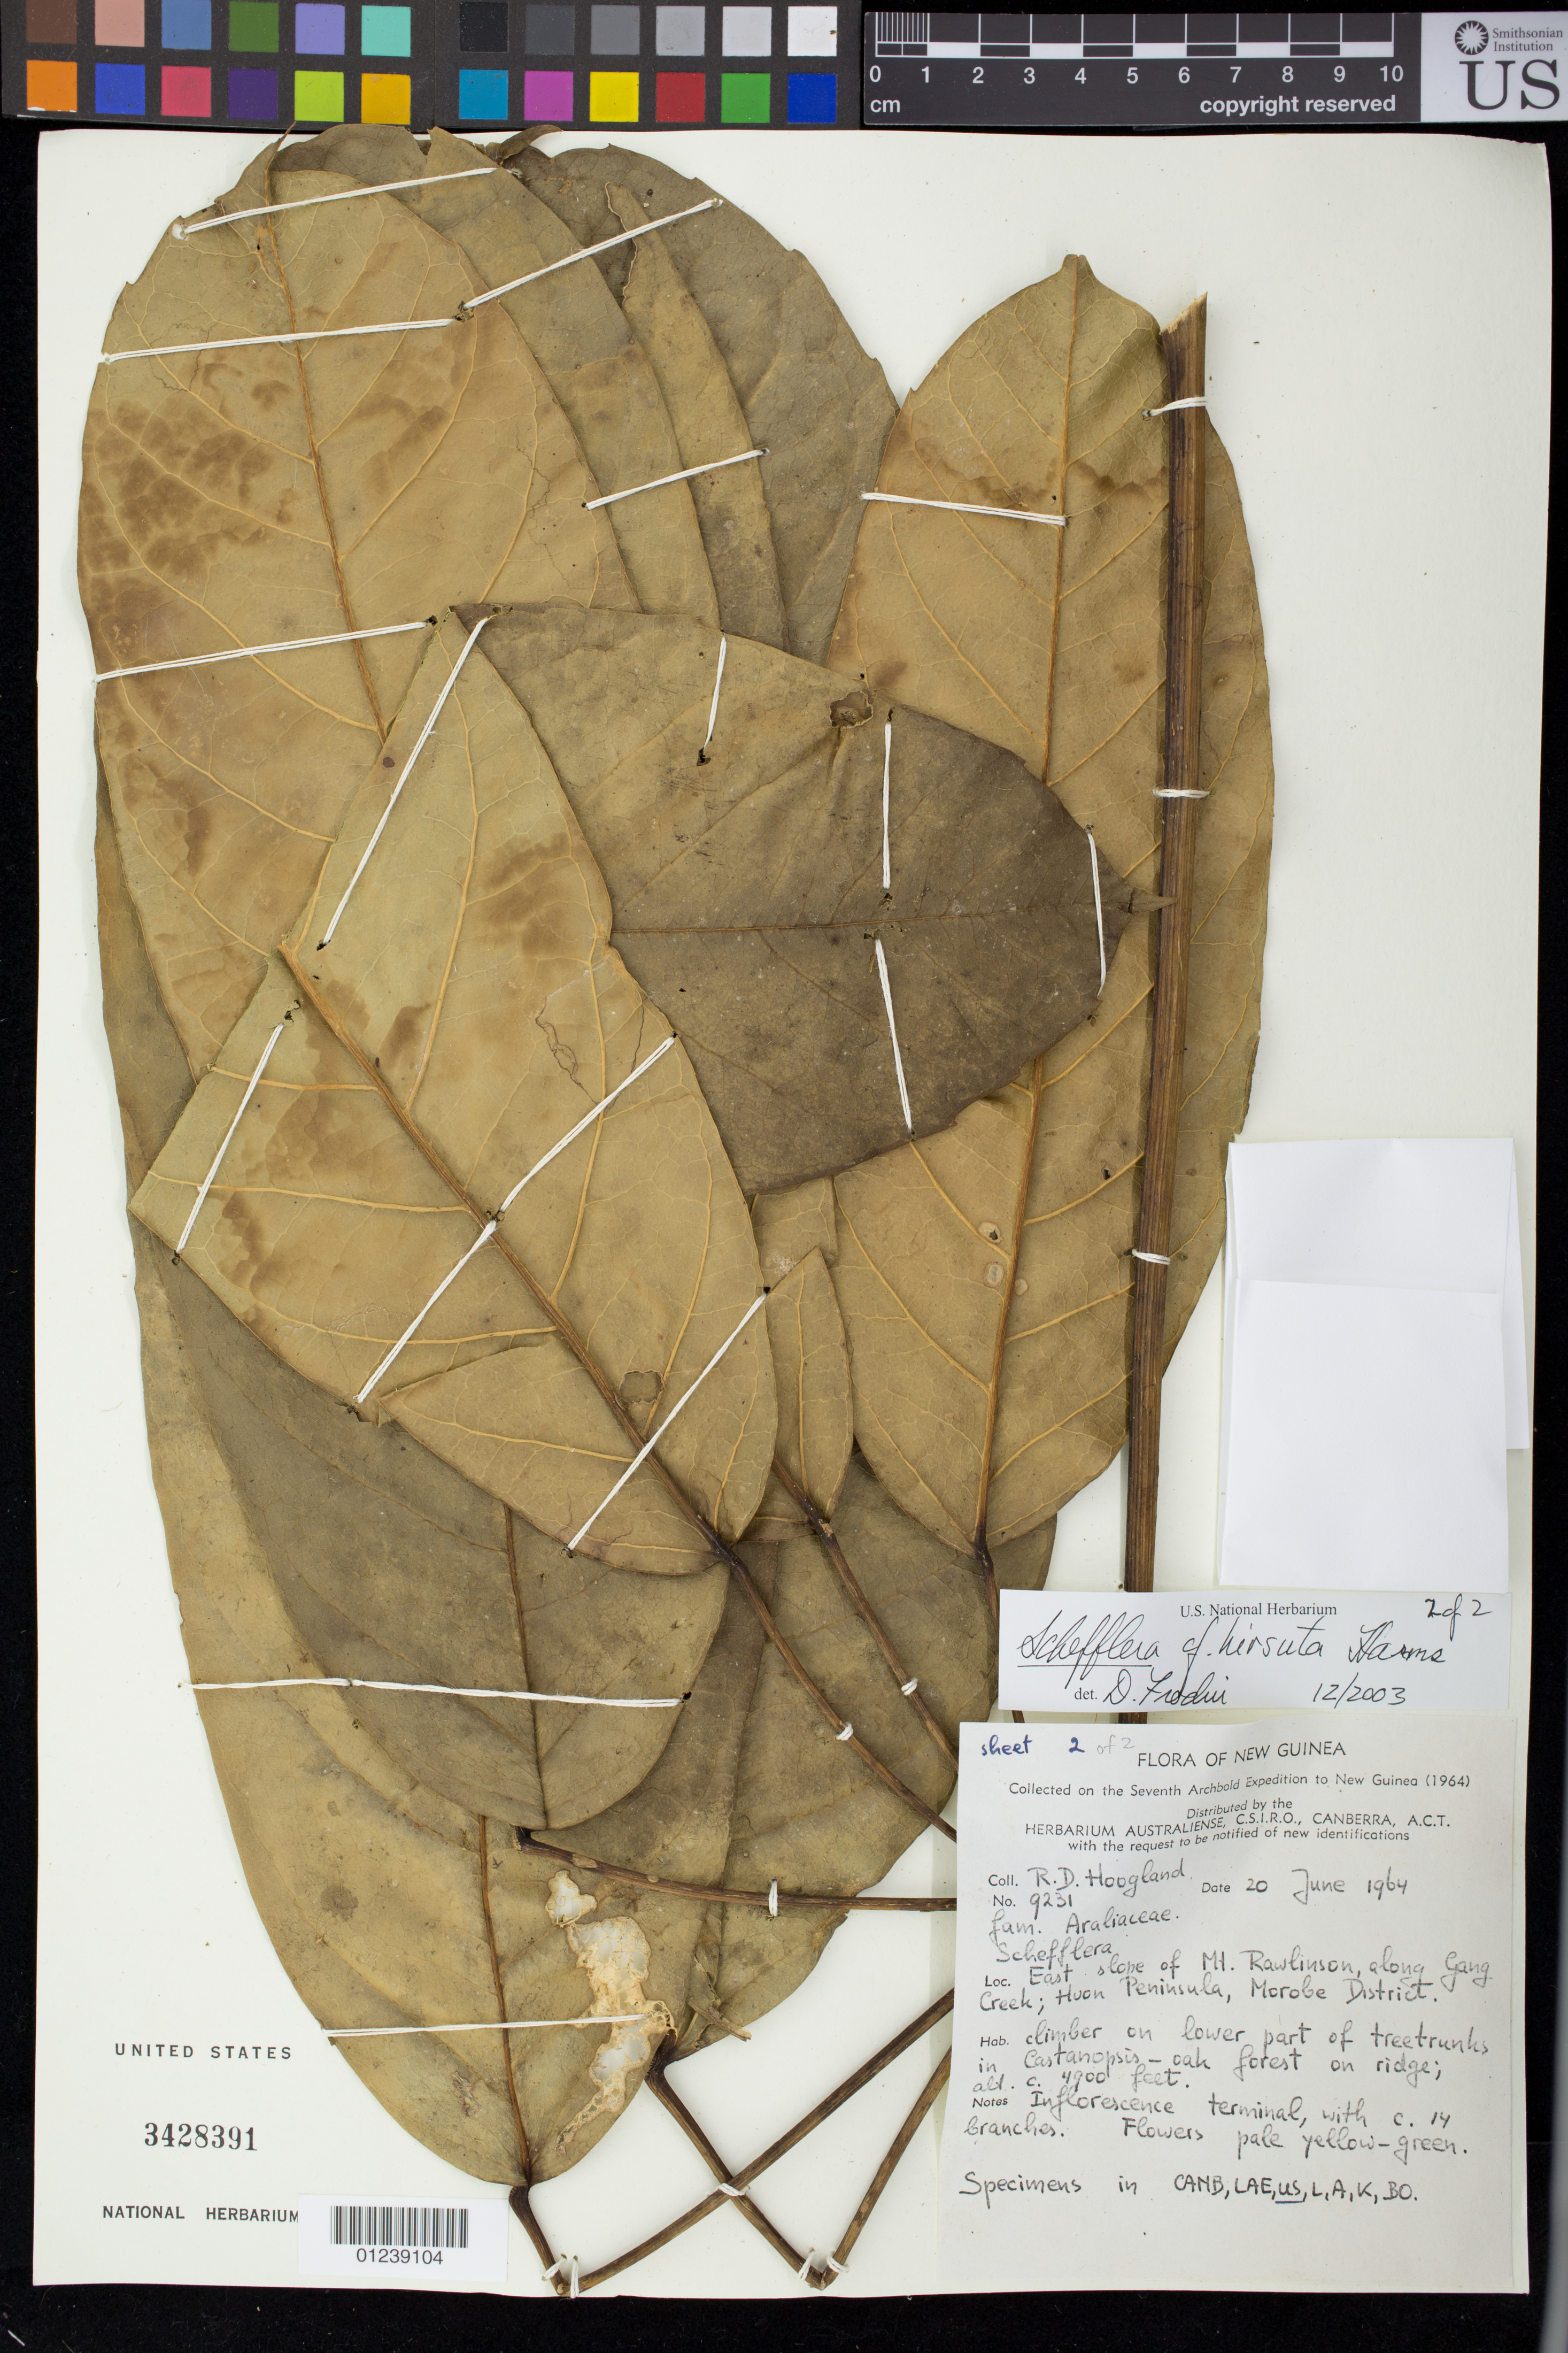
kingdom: Plantae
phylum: Tracheophyta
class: Magnoliopsida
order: Apiales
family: Araliaceae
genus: Heptapleurum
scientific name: Heptapleurum hirsutum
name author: (Philipson) Lowry & G. M. Plunkett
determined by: Wagner, W. L., (BOT), Smithsonian Institution - National Museum of Natural History (UNITED STATES)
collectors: R. D. Hoogland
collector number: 9231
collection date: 1964-06-20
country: Papua New Guinea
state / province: Morobe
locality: East slope of Mt. Rawlinson, along Gang Creek; Huon Peninsula.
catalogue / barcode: US 3428391